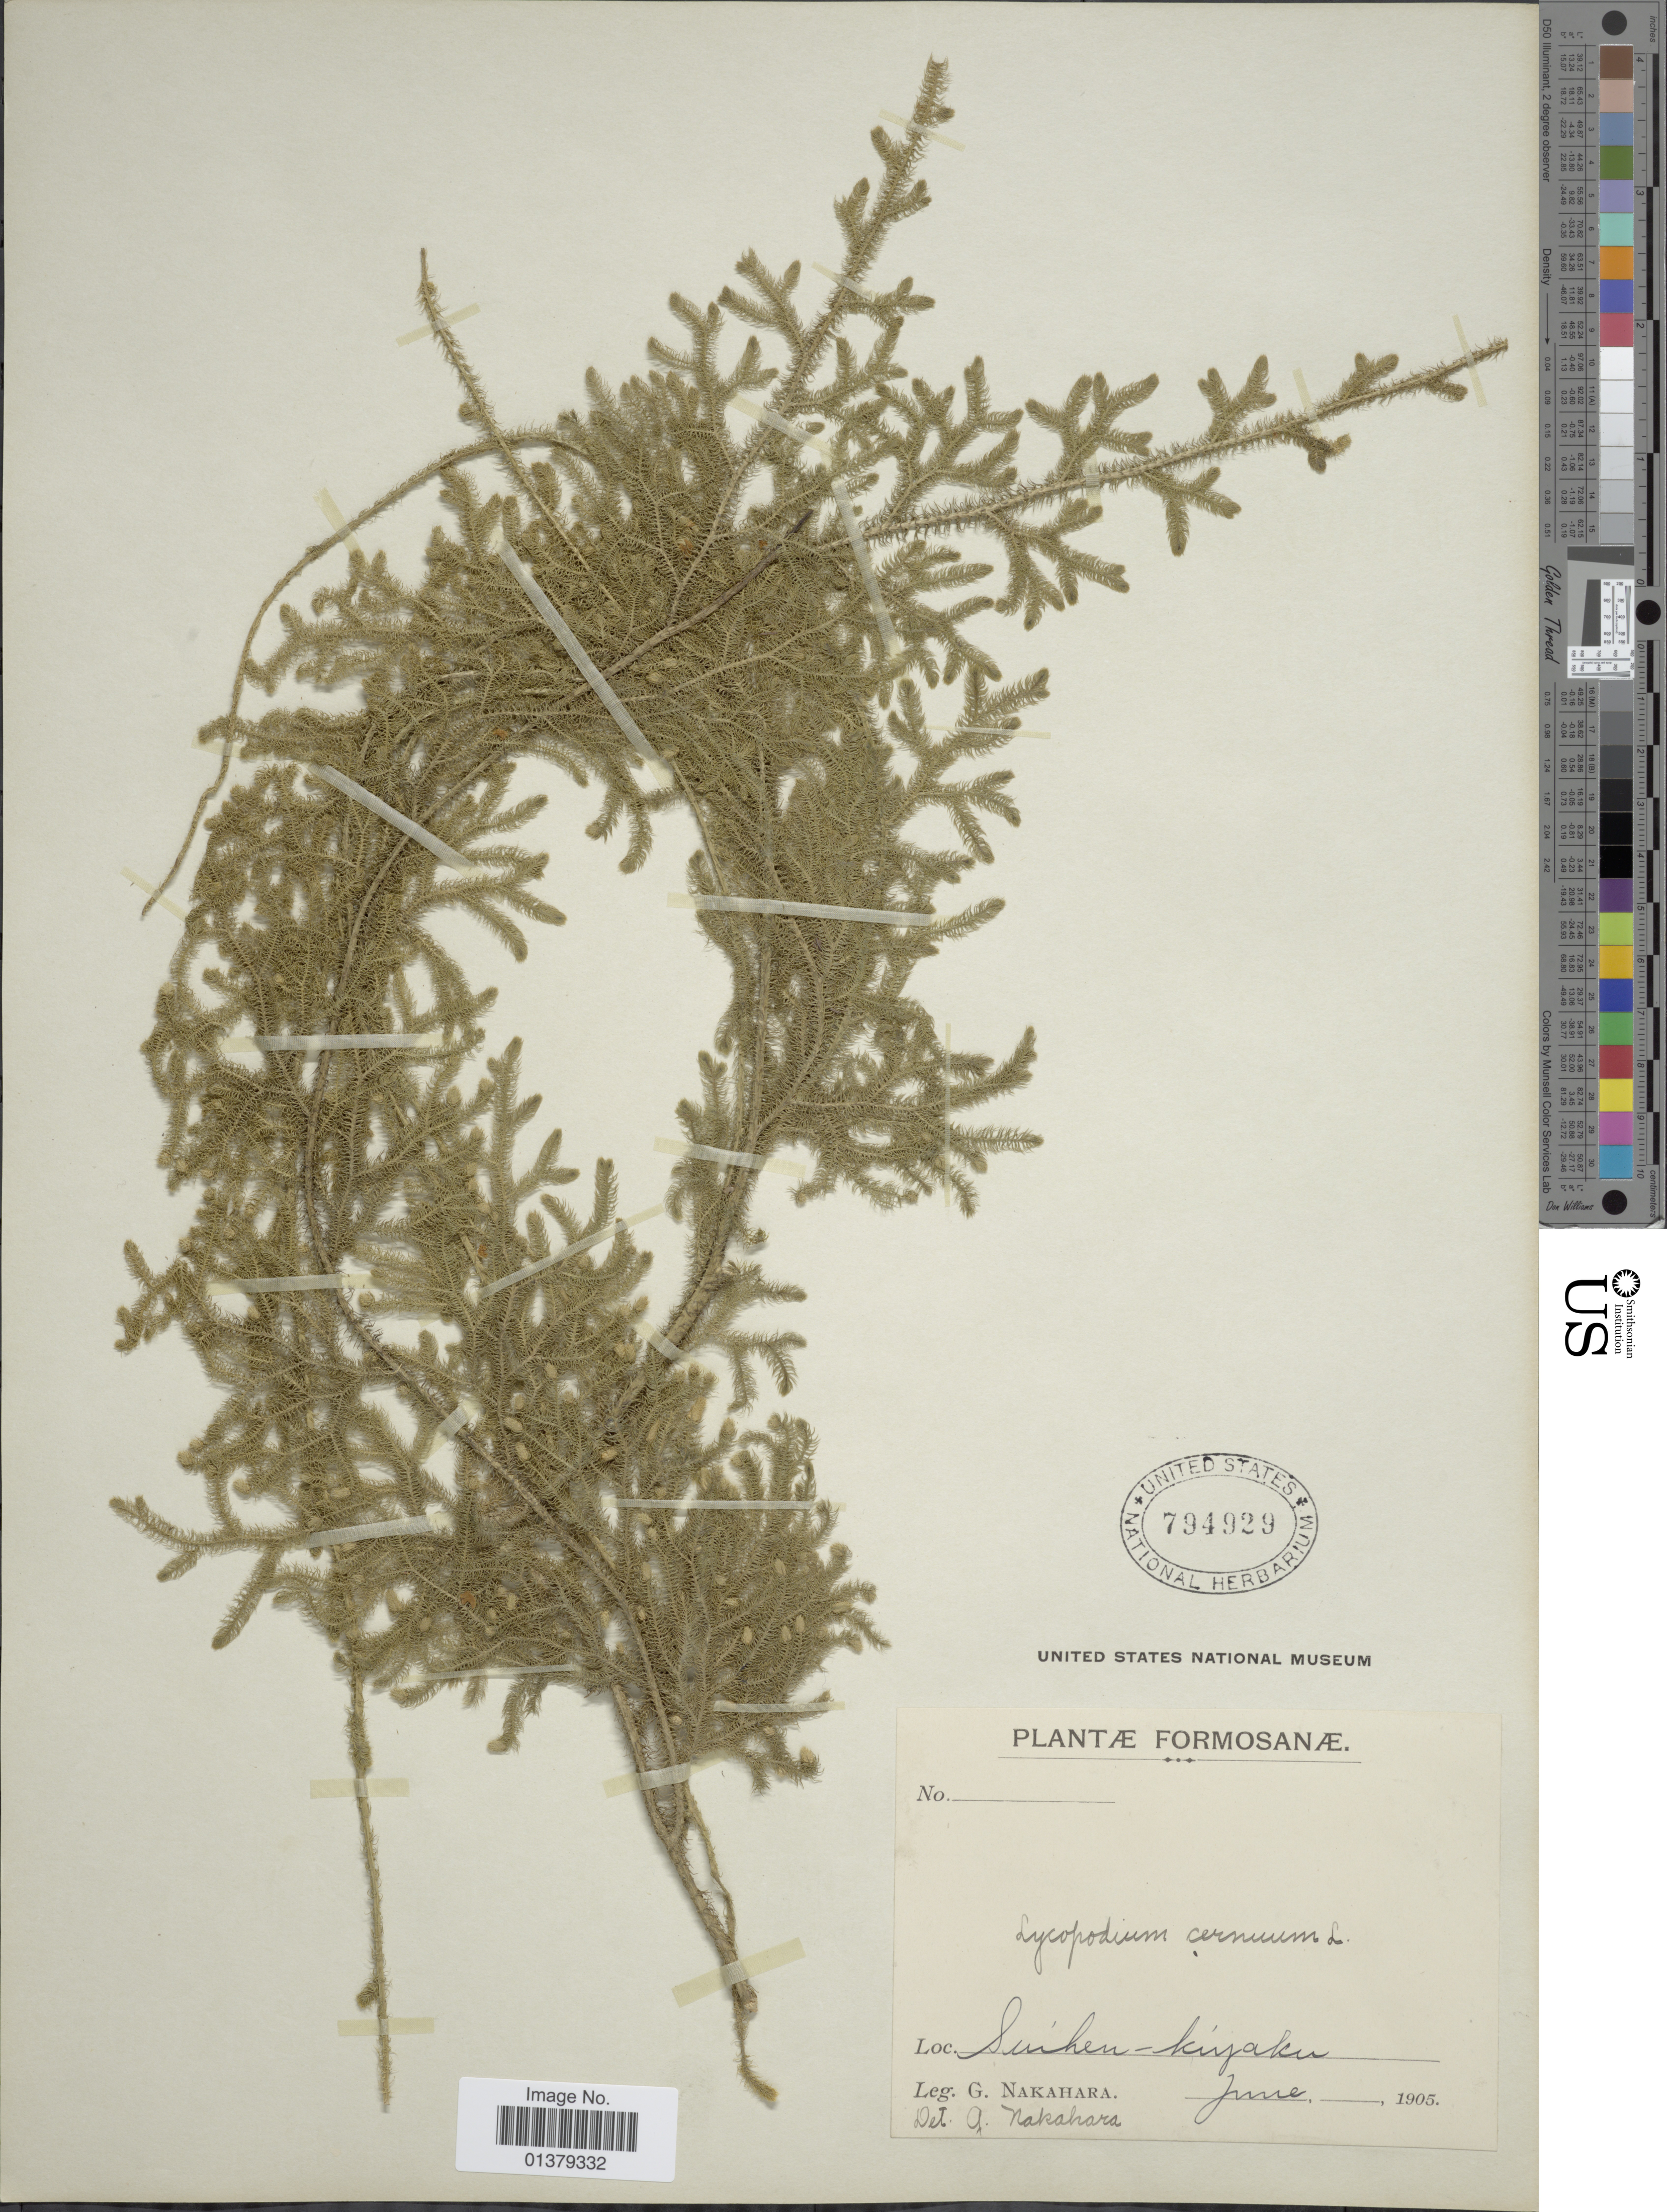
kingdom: Plantae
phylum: Tracheophyta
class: Lycopodiopsida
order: Lycopodiales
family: Lycopodiaceae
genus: Palhinhaea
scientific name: Palhinhaea cernua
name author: (L.) Vasc. & Franco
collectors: G. Nakahara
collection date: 1905-06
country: Taiwan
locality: Formosanæ, Suihei Kujaku [interpreted]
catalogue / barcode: US 794929